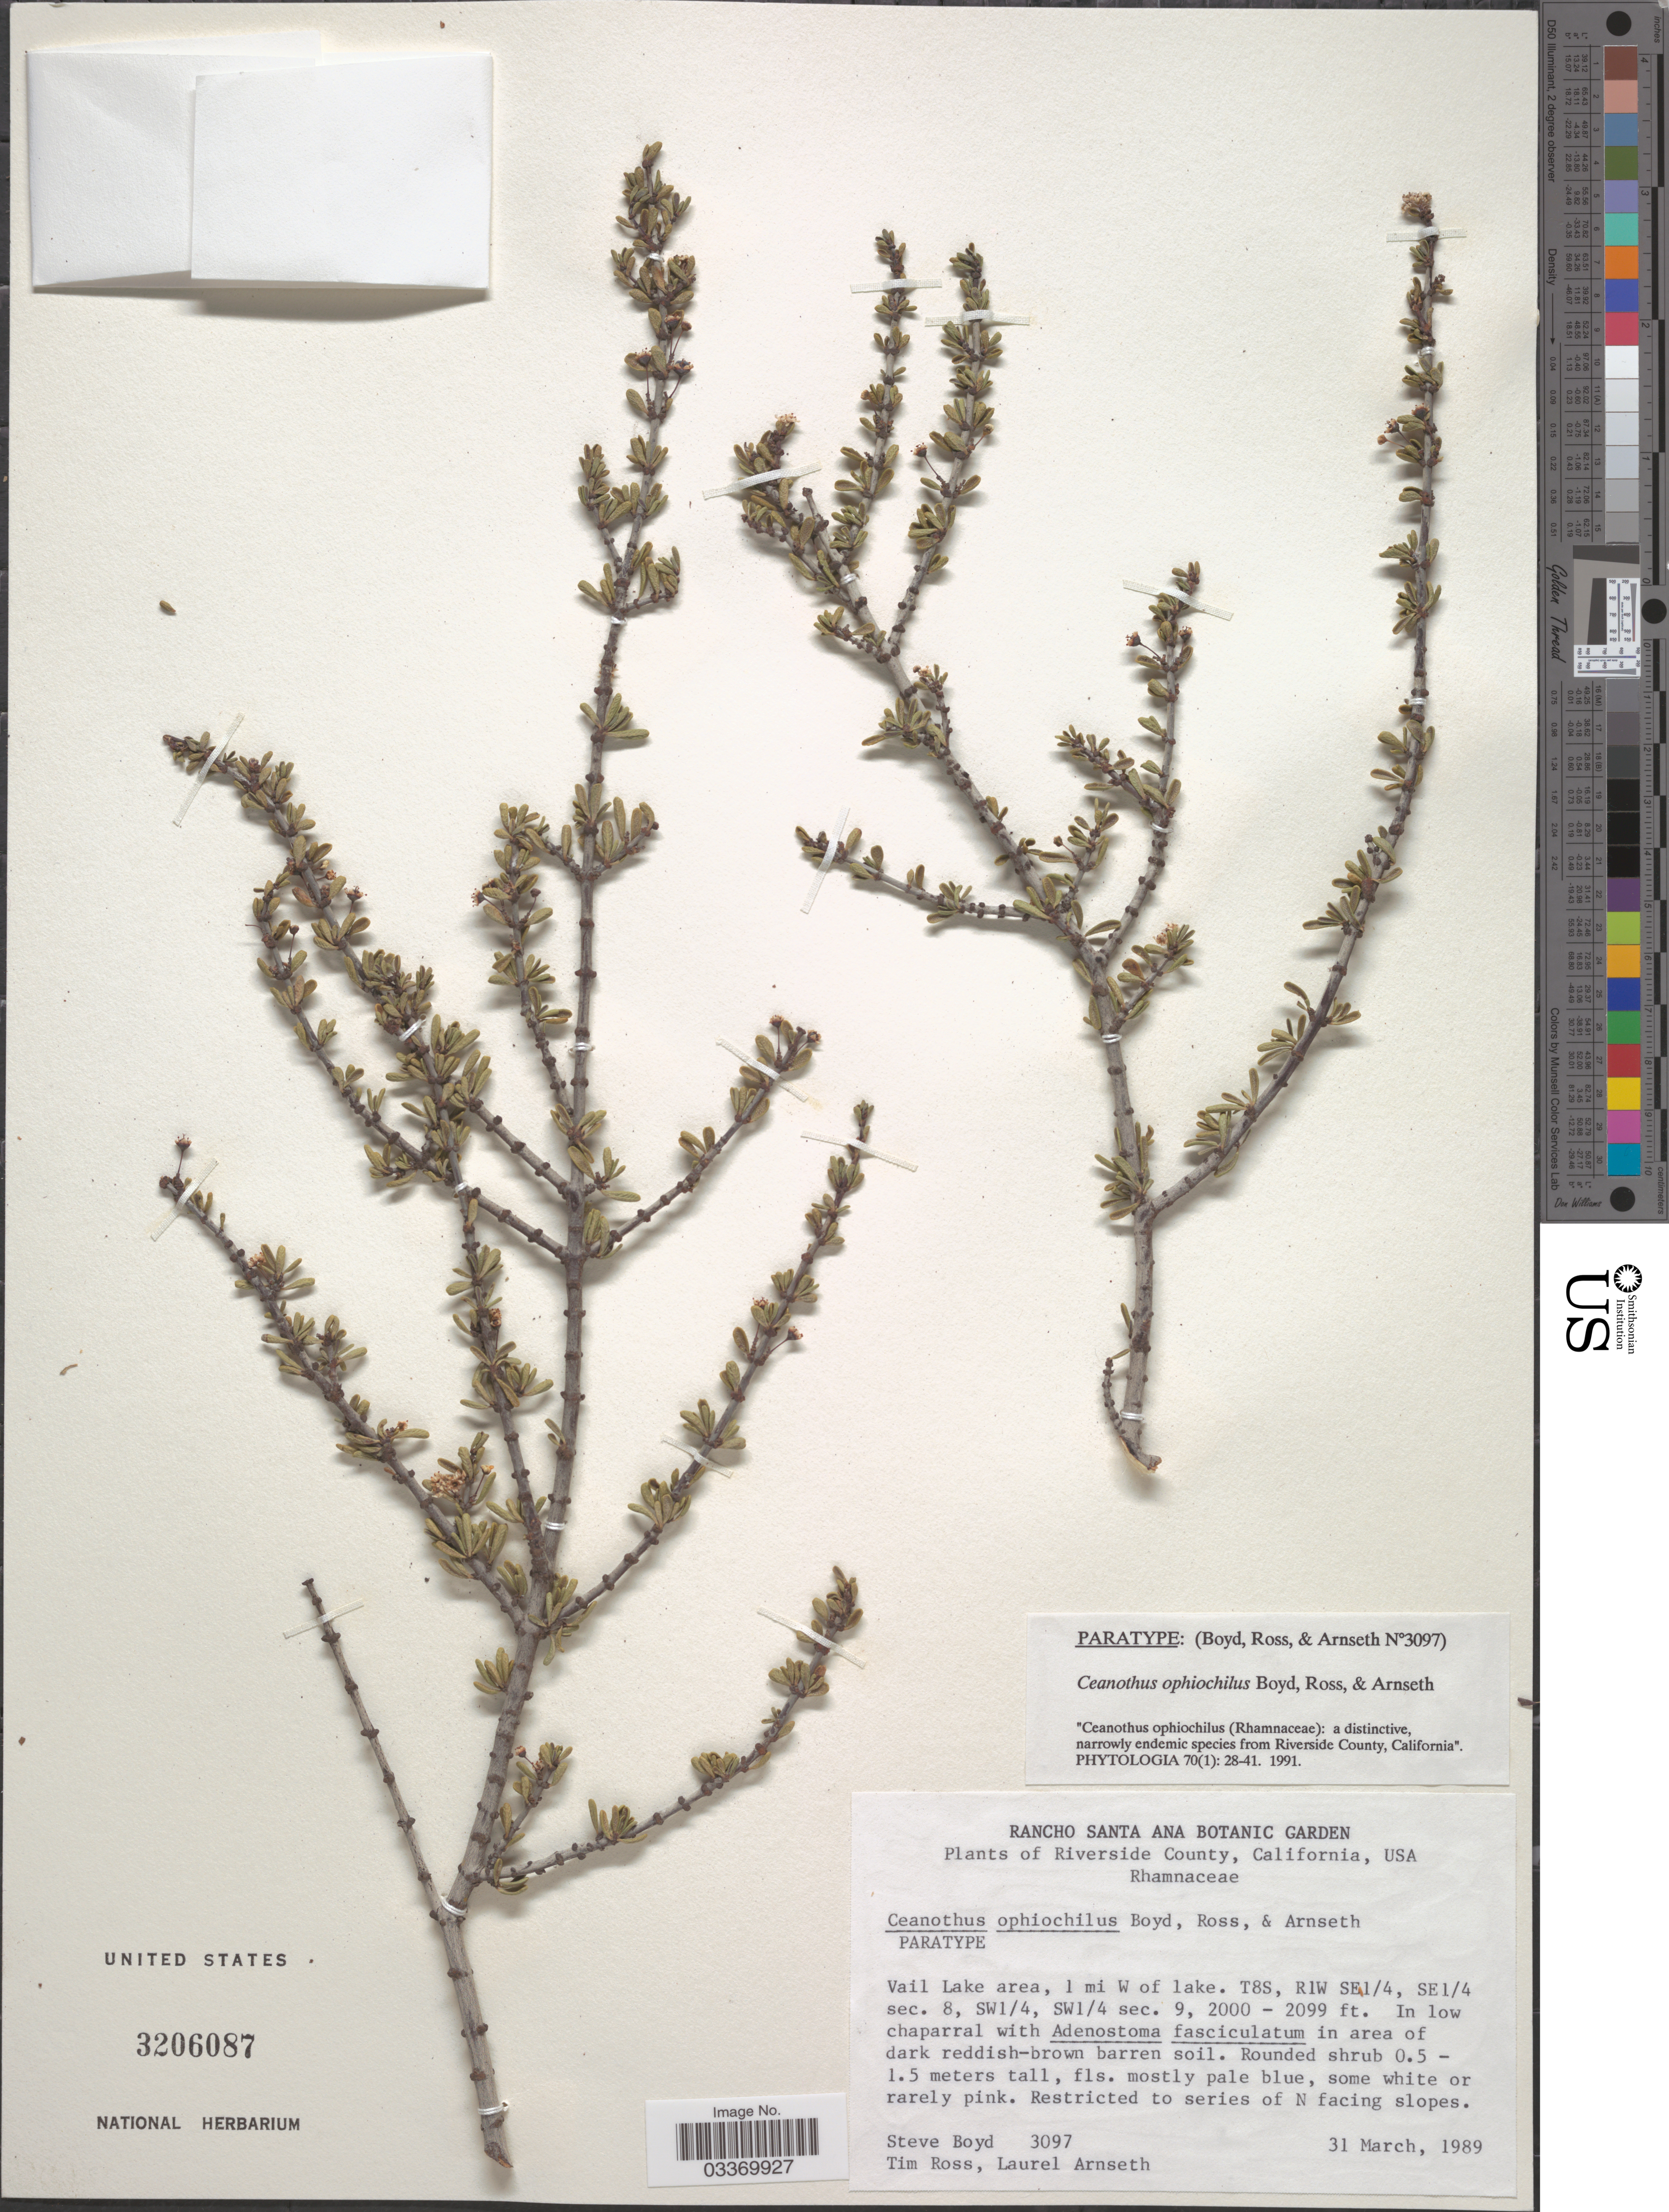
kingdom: Plantae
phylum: Tracheophyta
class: Magnoliopsida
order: Rosales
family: Rhamnaceae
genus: Ceanothus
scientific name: Ceanothus ophiochilus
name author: Boyd et al.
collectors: S. Boyd, T. Ross & L. Arnseth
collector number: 3097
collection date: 1989-03-31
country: United States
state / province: California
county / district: Riverside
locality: Riverside County. vail Lake area, 1 mi W of lake. T8S, R1W SE1/4. SE1/4 sec. 8 SW1/4, SW1/4 sec. 9.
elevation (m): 610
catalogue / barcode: US 3206087